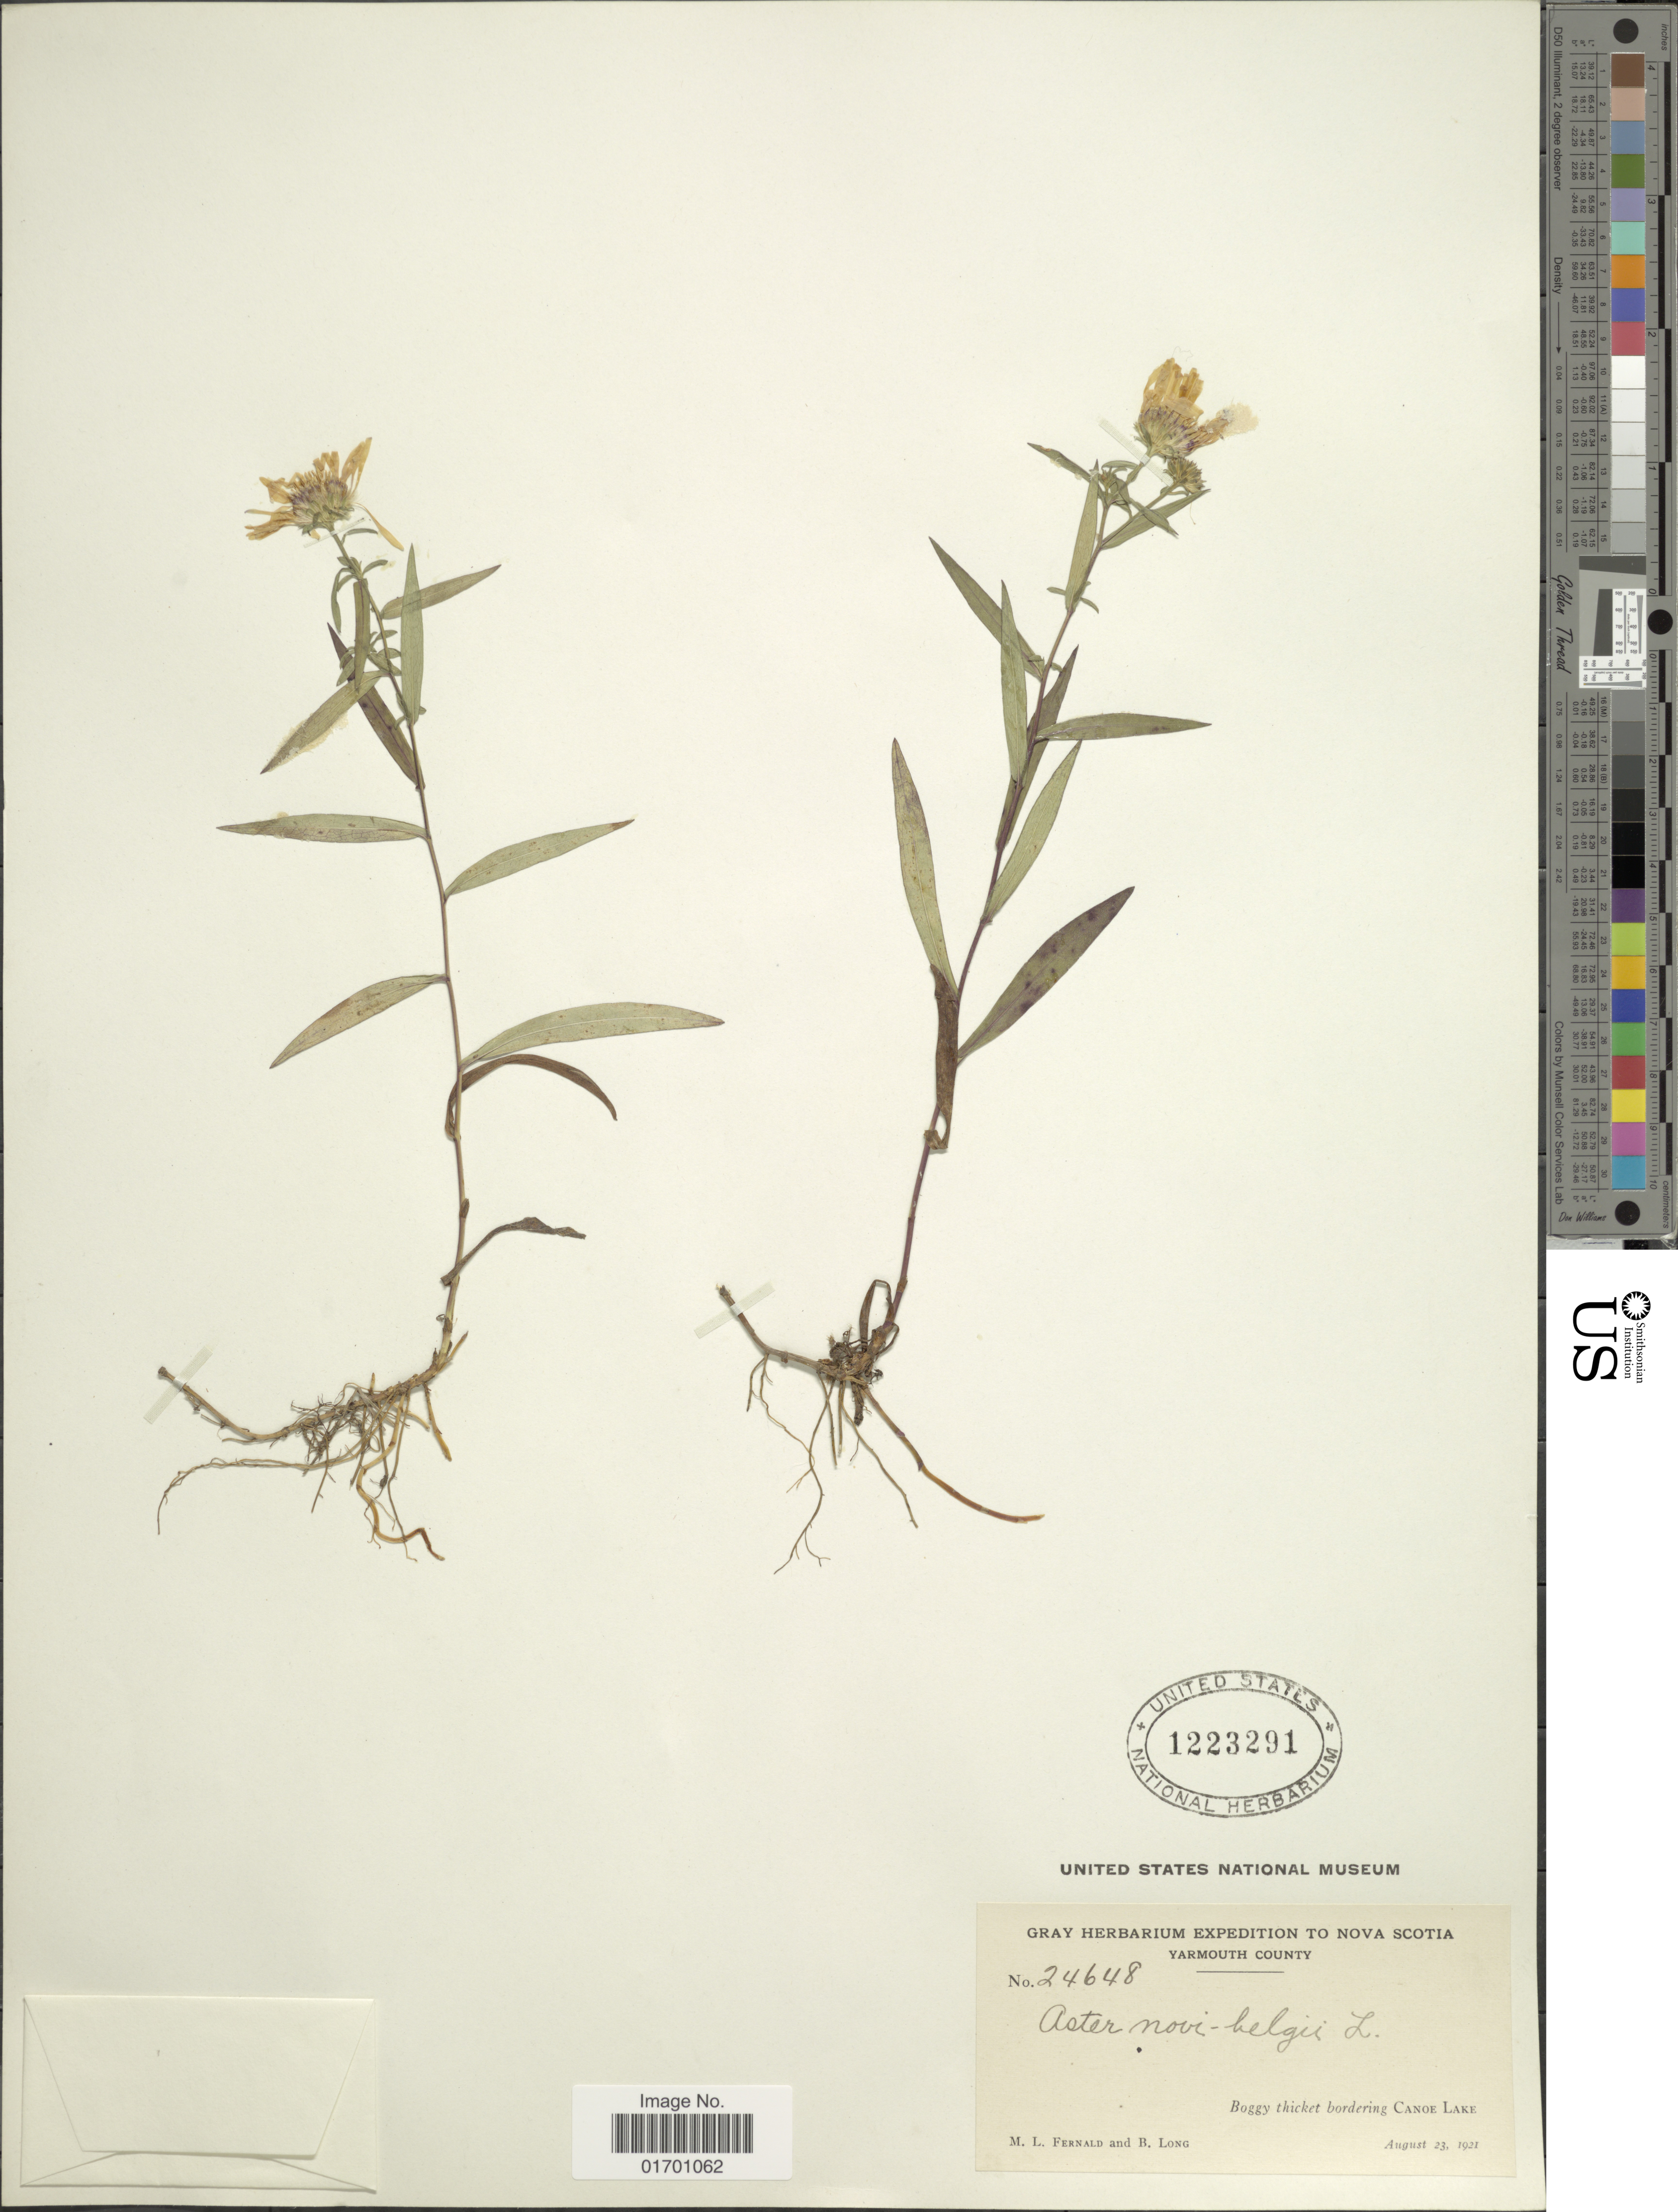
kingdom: Plantae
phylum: Tracheophyta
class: Magnoliopsida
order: Asterales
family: Asteraceae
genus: Symphyotrichum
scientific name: Symphyotrichum novi-belgii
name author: (L.) G.L. Nesom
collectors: M. L. Fernald & B. Long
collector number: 24648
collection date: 1921-08-23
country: Canada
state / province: Nova Scotia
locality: Boggy thicket bordering Canoe Lake.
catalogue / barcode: US 1223291